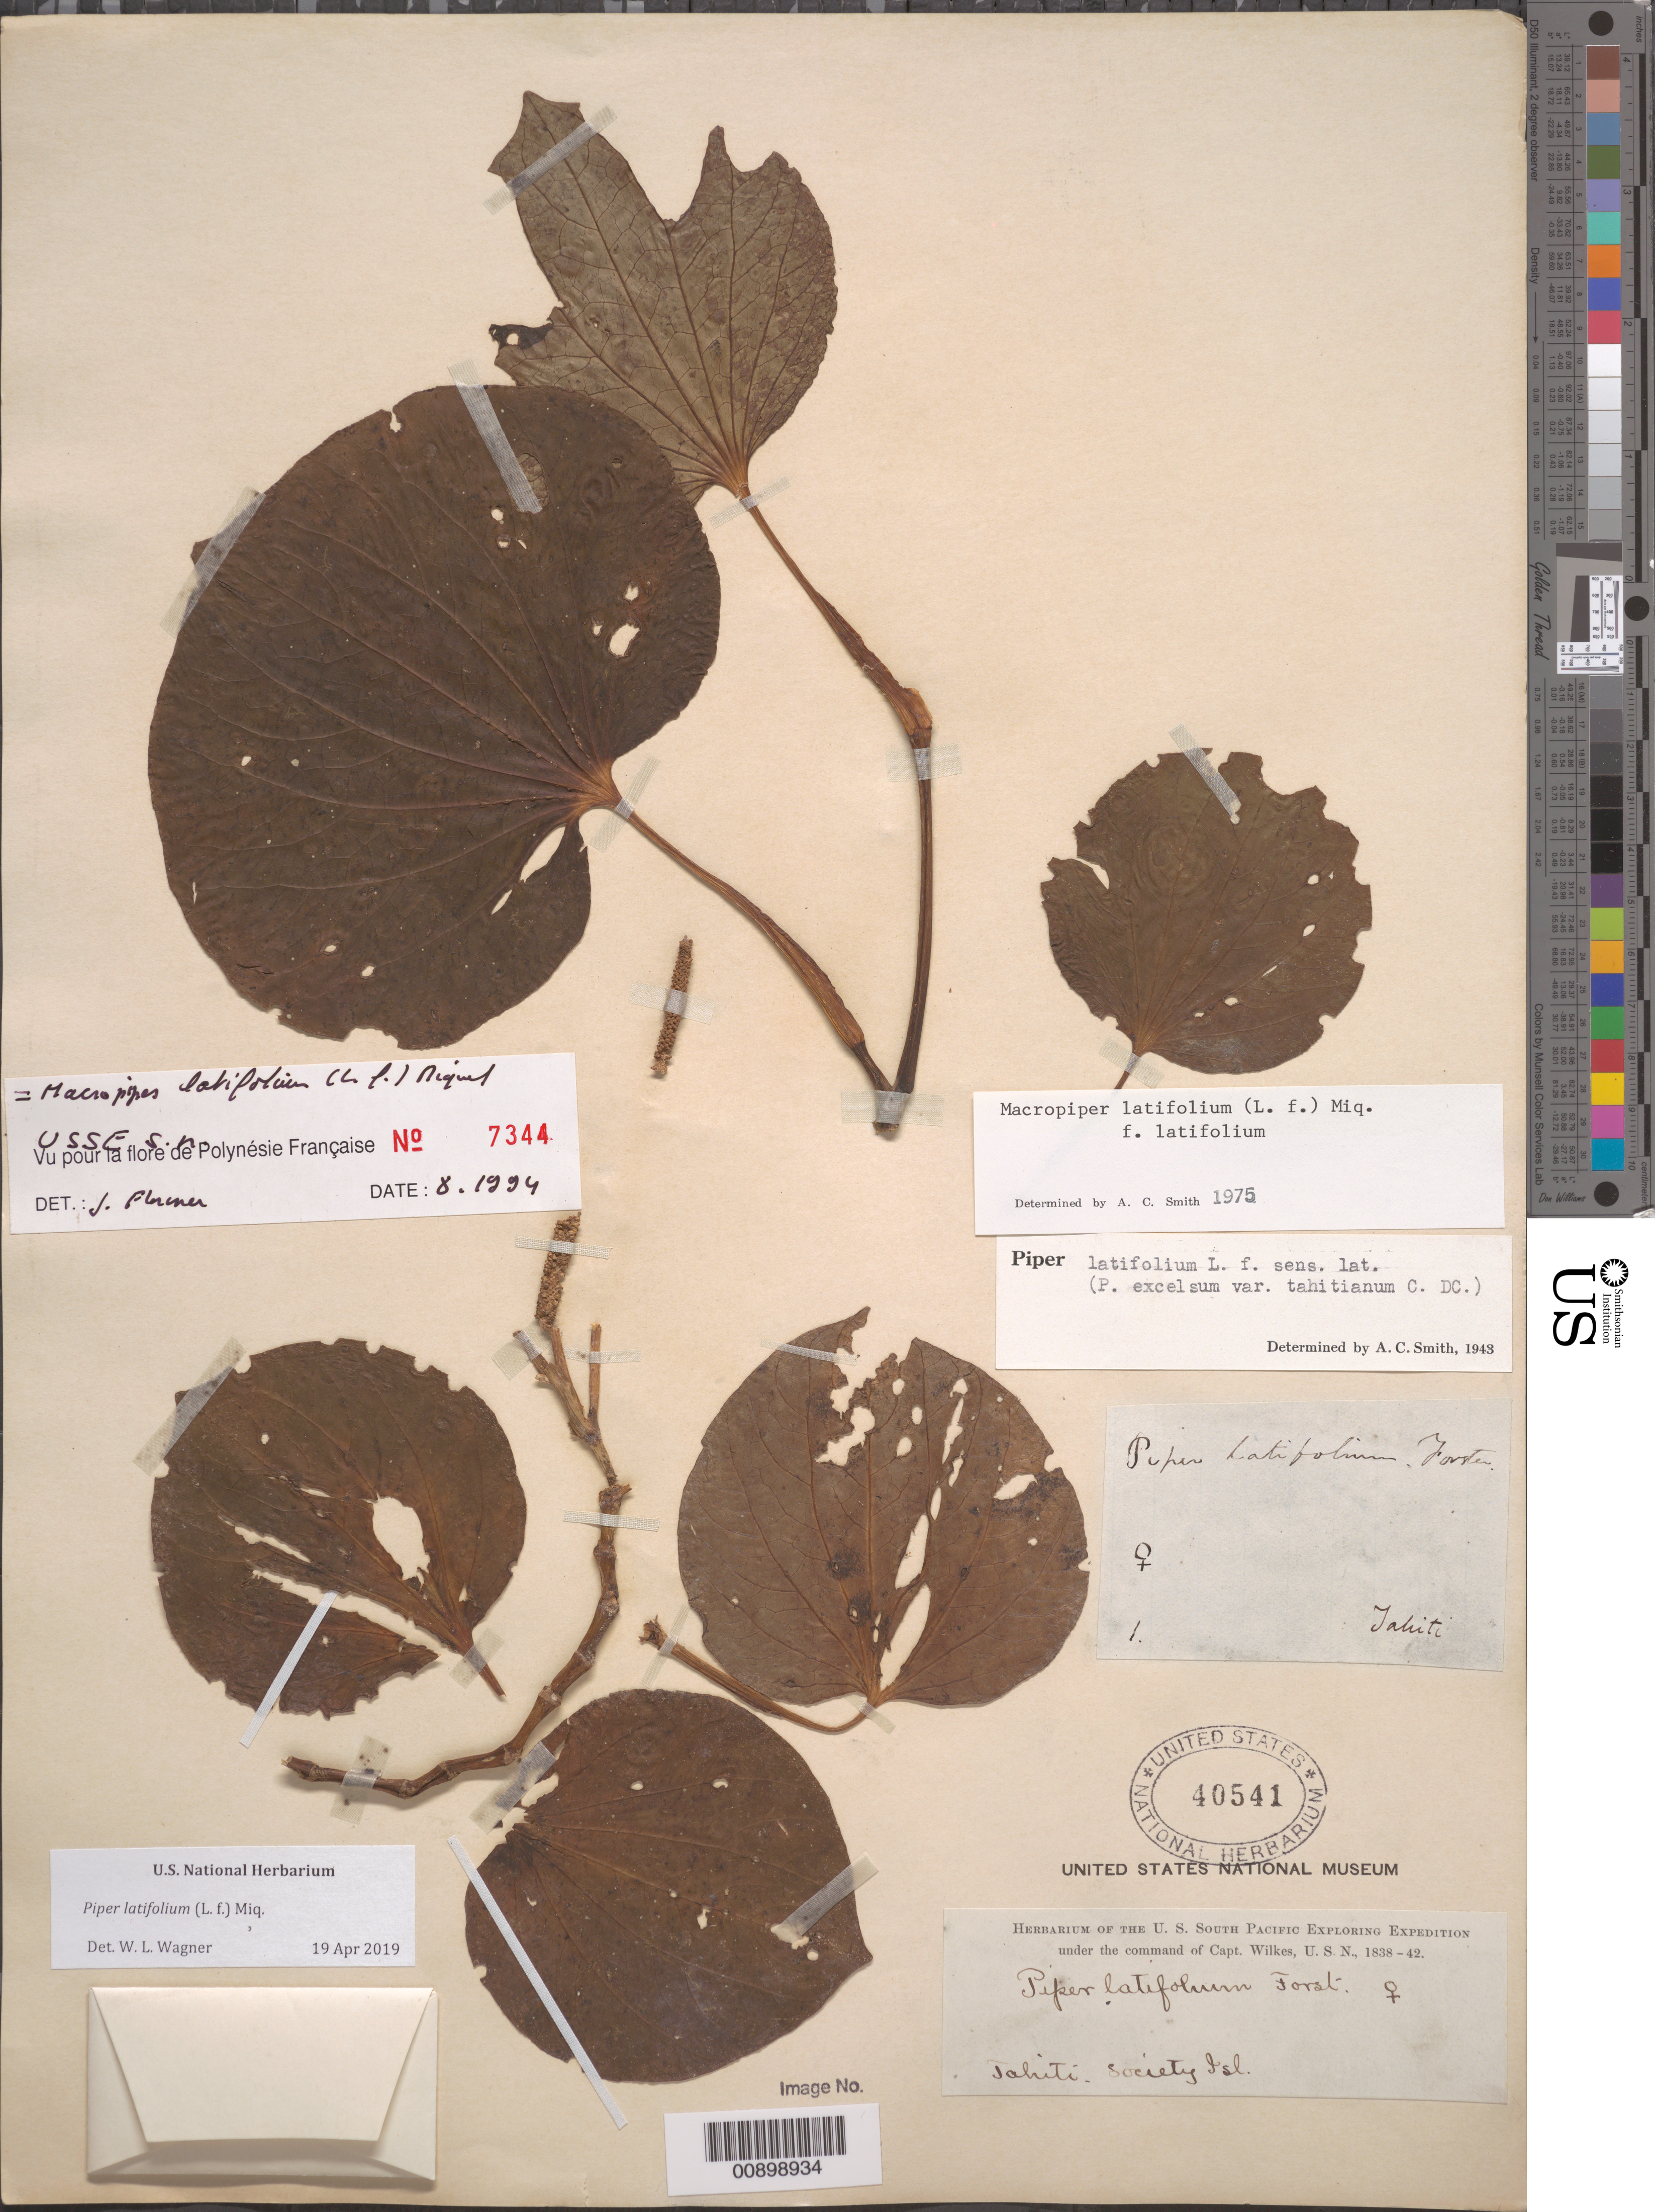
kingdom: Plantae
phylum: Tracheophyta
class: Magnoliopsida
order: Piperales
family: Piperaceae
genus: Piper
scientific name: Piper latifolium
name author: L. f.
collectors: Wilkes Explor. Exped.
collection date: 1838/1842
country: French Polynesia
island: Tahiti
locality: Tahiti. Society Isl.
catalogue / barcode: US 40541